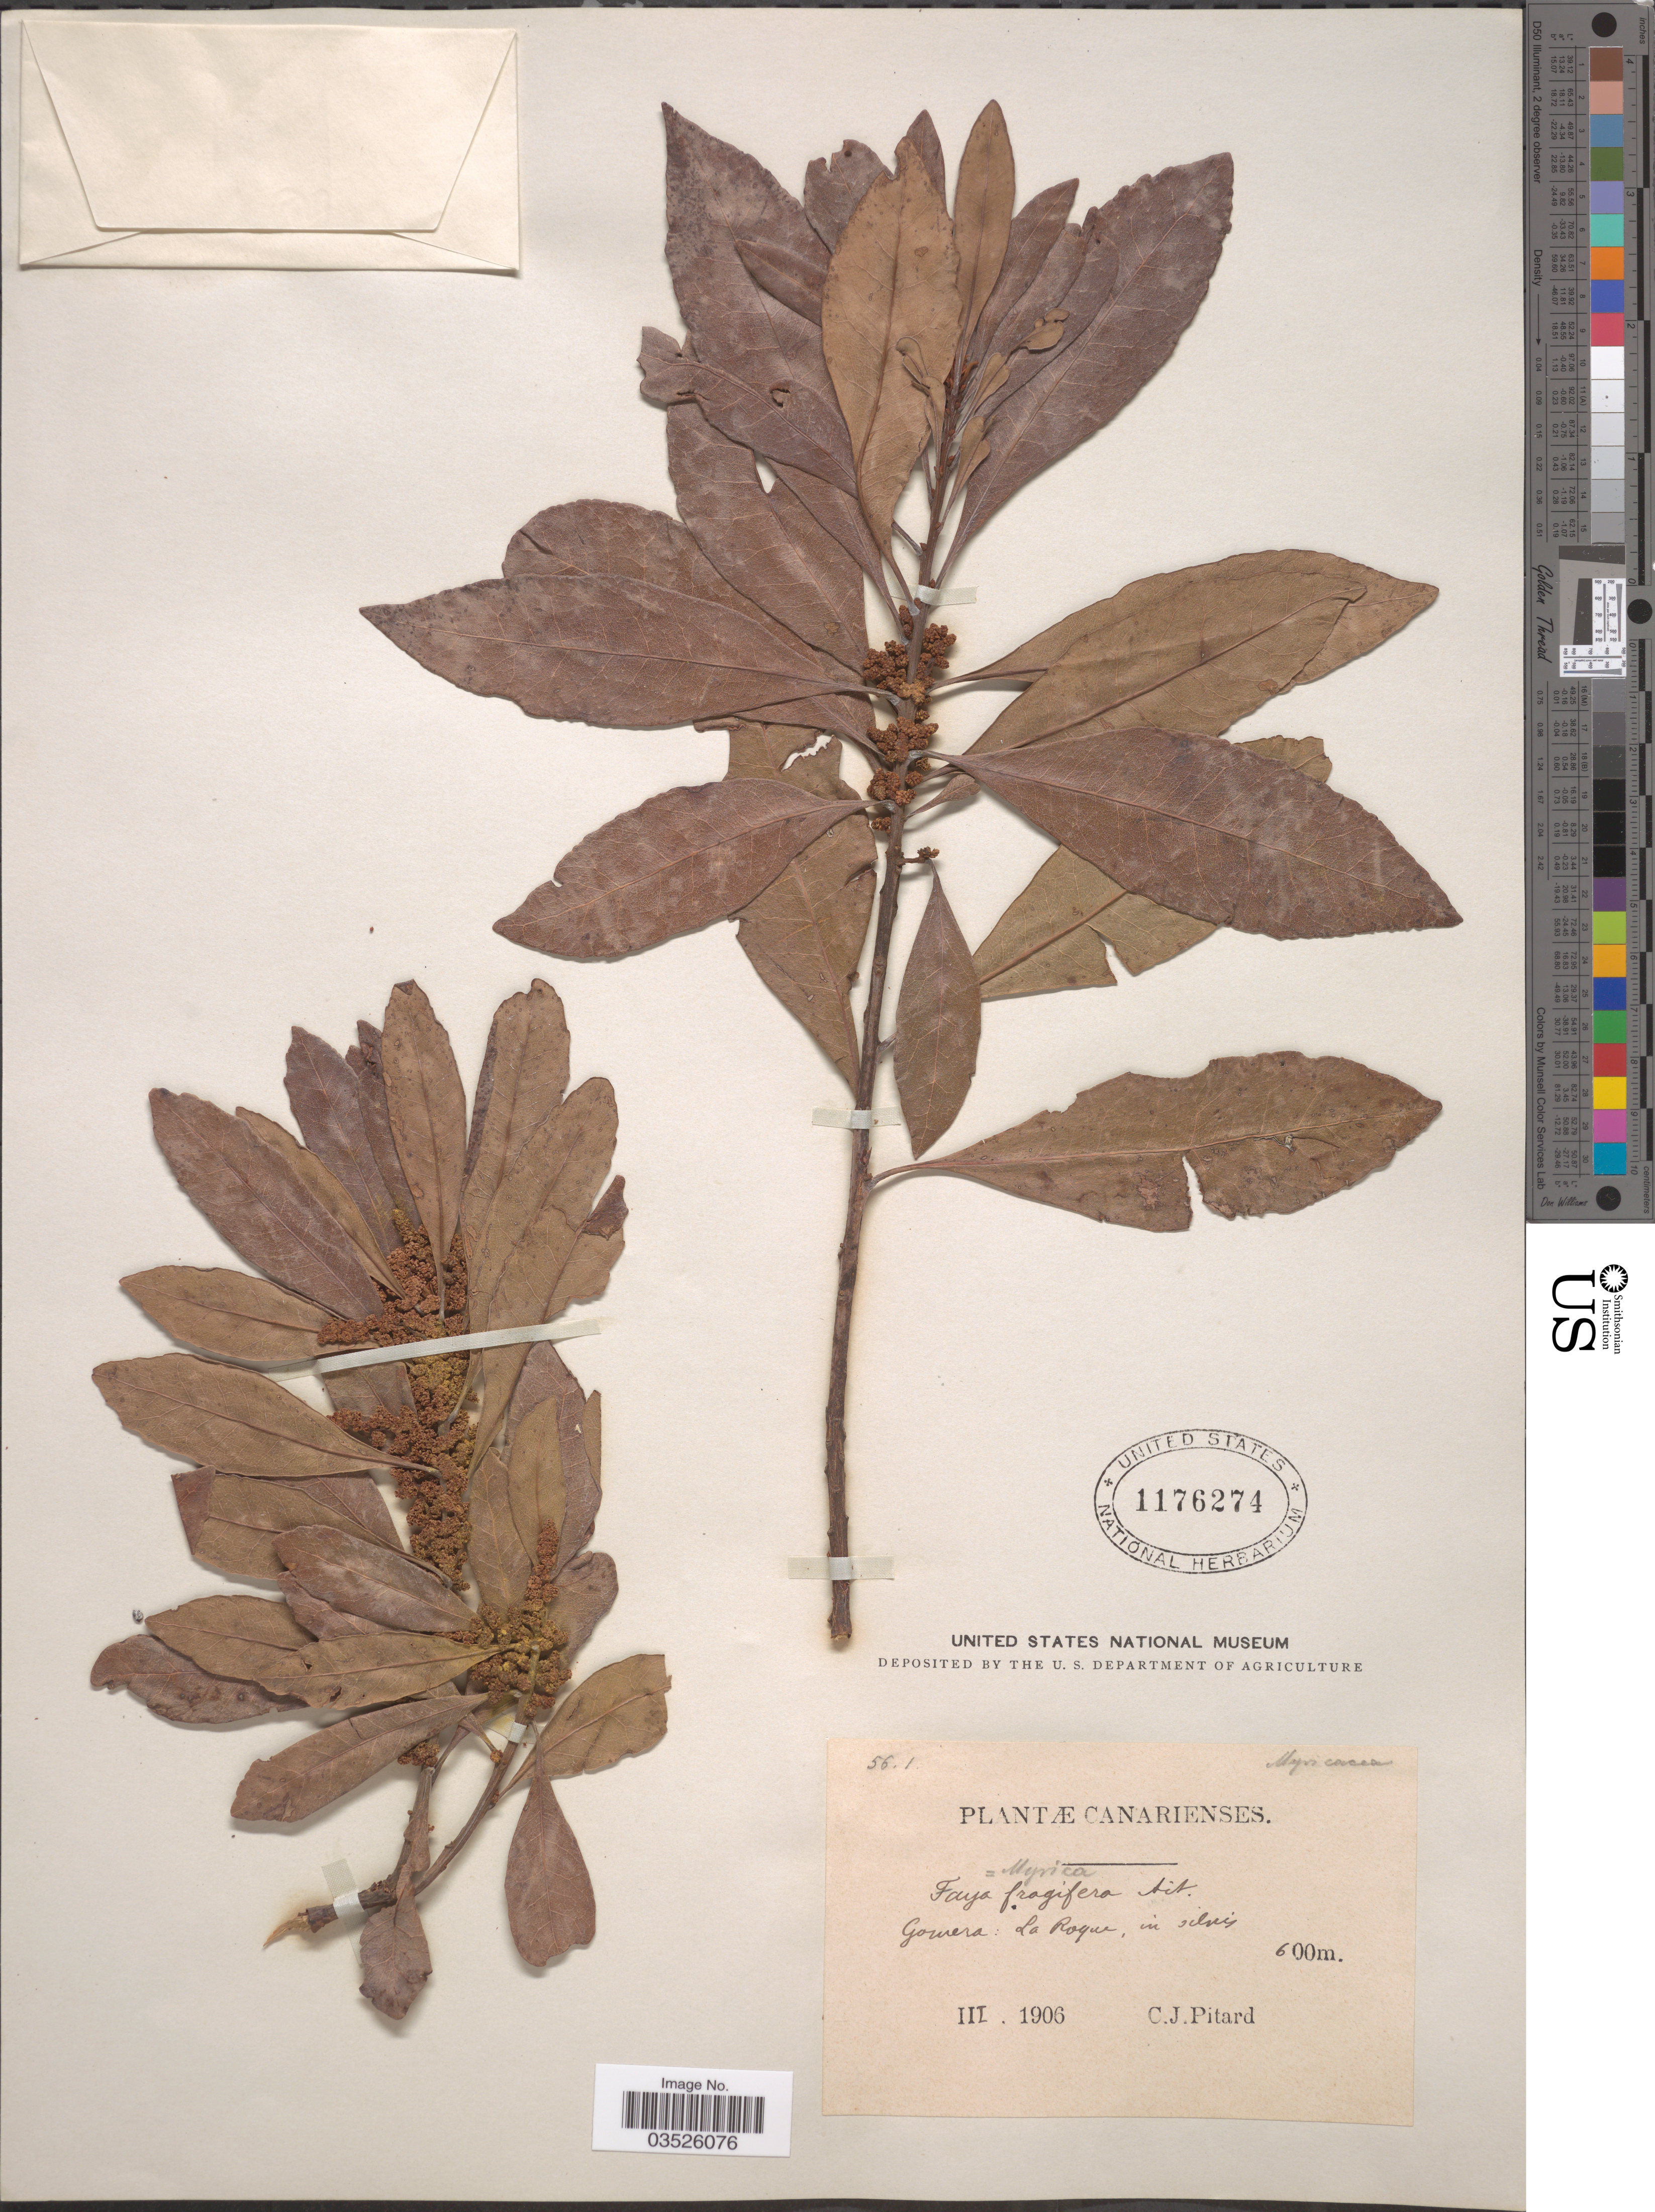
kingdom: Plantae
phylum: Tracheophyta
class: Magnoliopsida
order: Fagales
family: Myricaceae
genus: Morella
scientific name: Morella faya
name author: (Aiton) Wilbur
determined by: Strong, Mark T., (BOT), Smithsonian Institution - National Museum of Natural History (UNITED STATES)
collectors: C. Pitard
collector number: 561?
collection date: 1906-03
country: Spain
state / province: Canarias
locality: Canarienses. Gomera: La Roque, in silvis.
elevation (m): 600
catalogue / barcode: US 1176274